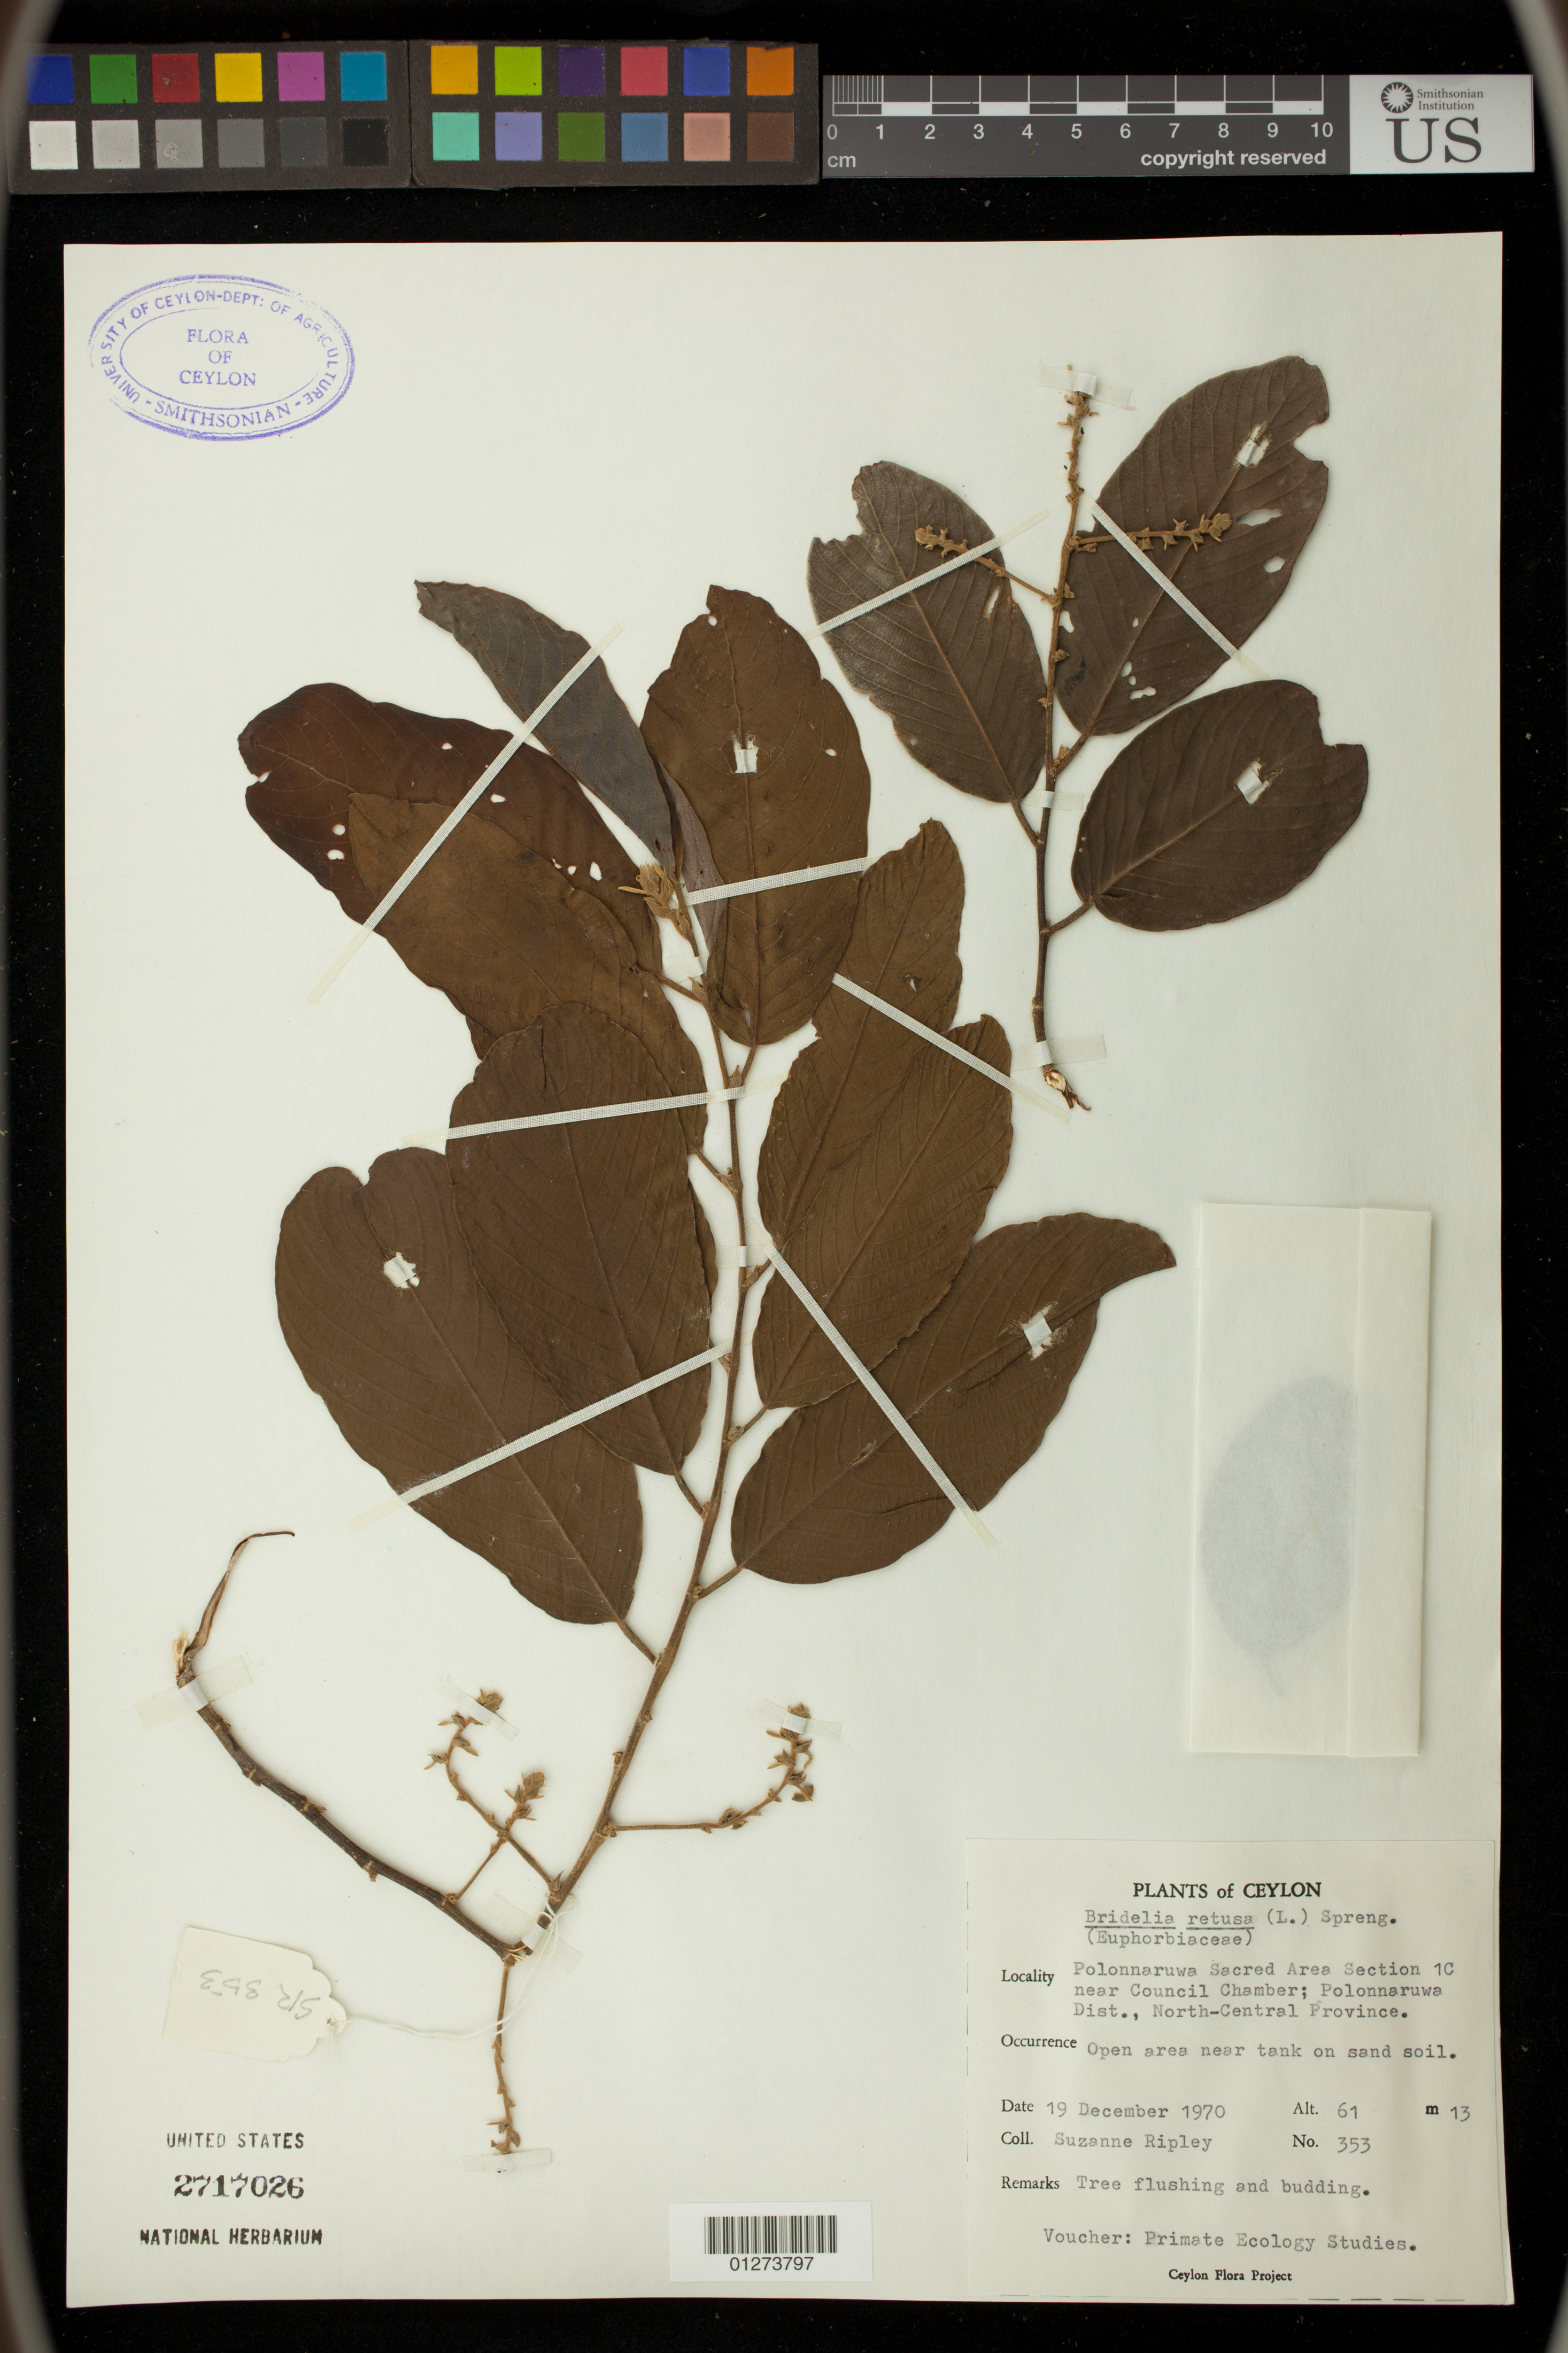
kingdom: Plantae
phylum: Tracheophyta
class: Magnoliopsida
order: Malpighiales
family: Phyllanthaceae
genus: Bridelia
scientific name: Bridelia retusa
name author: (L.) A. Juss.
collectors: S. Ripley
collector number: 353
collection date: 1970-12-19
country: Sri Lanka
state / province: North Central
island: Ceylon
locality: Ceylon: Polonnaruwa Sacred Area Section 1C near Council Chamber; Polonnaruwa Dist.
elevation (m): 61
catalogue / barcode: US 2717026